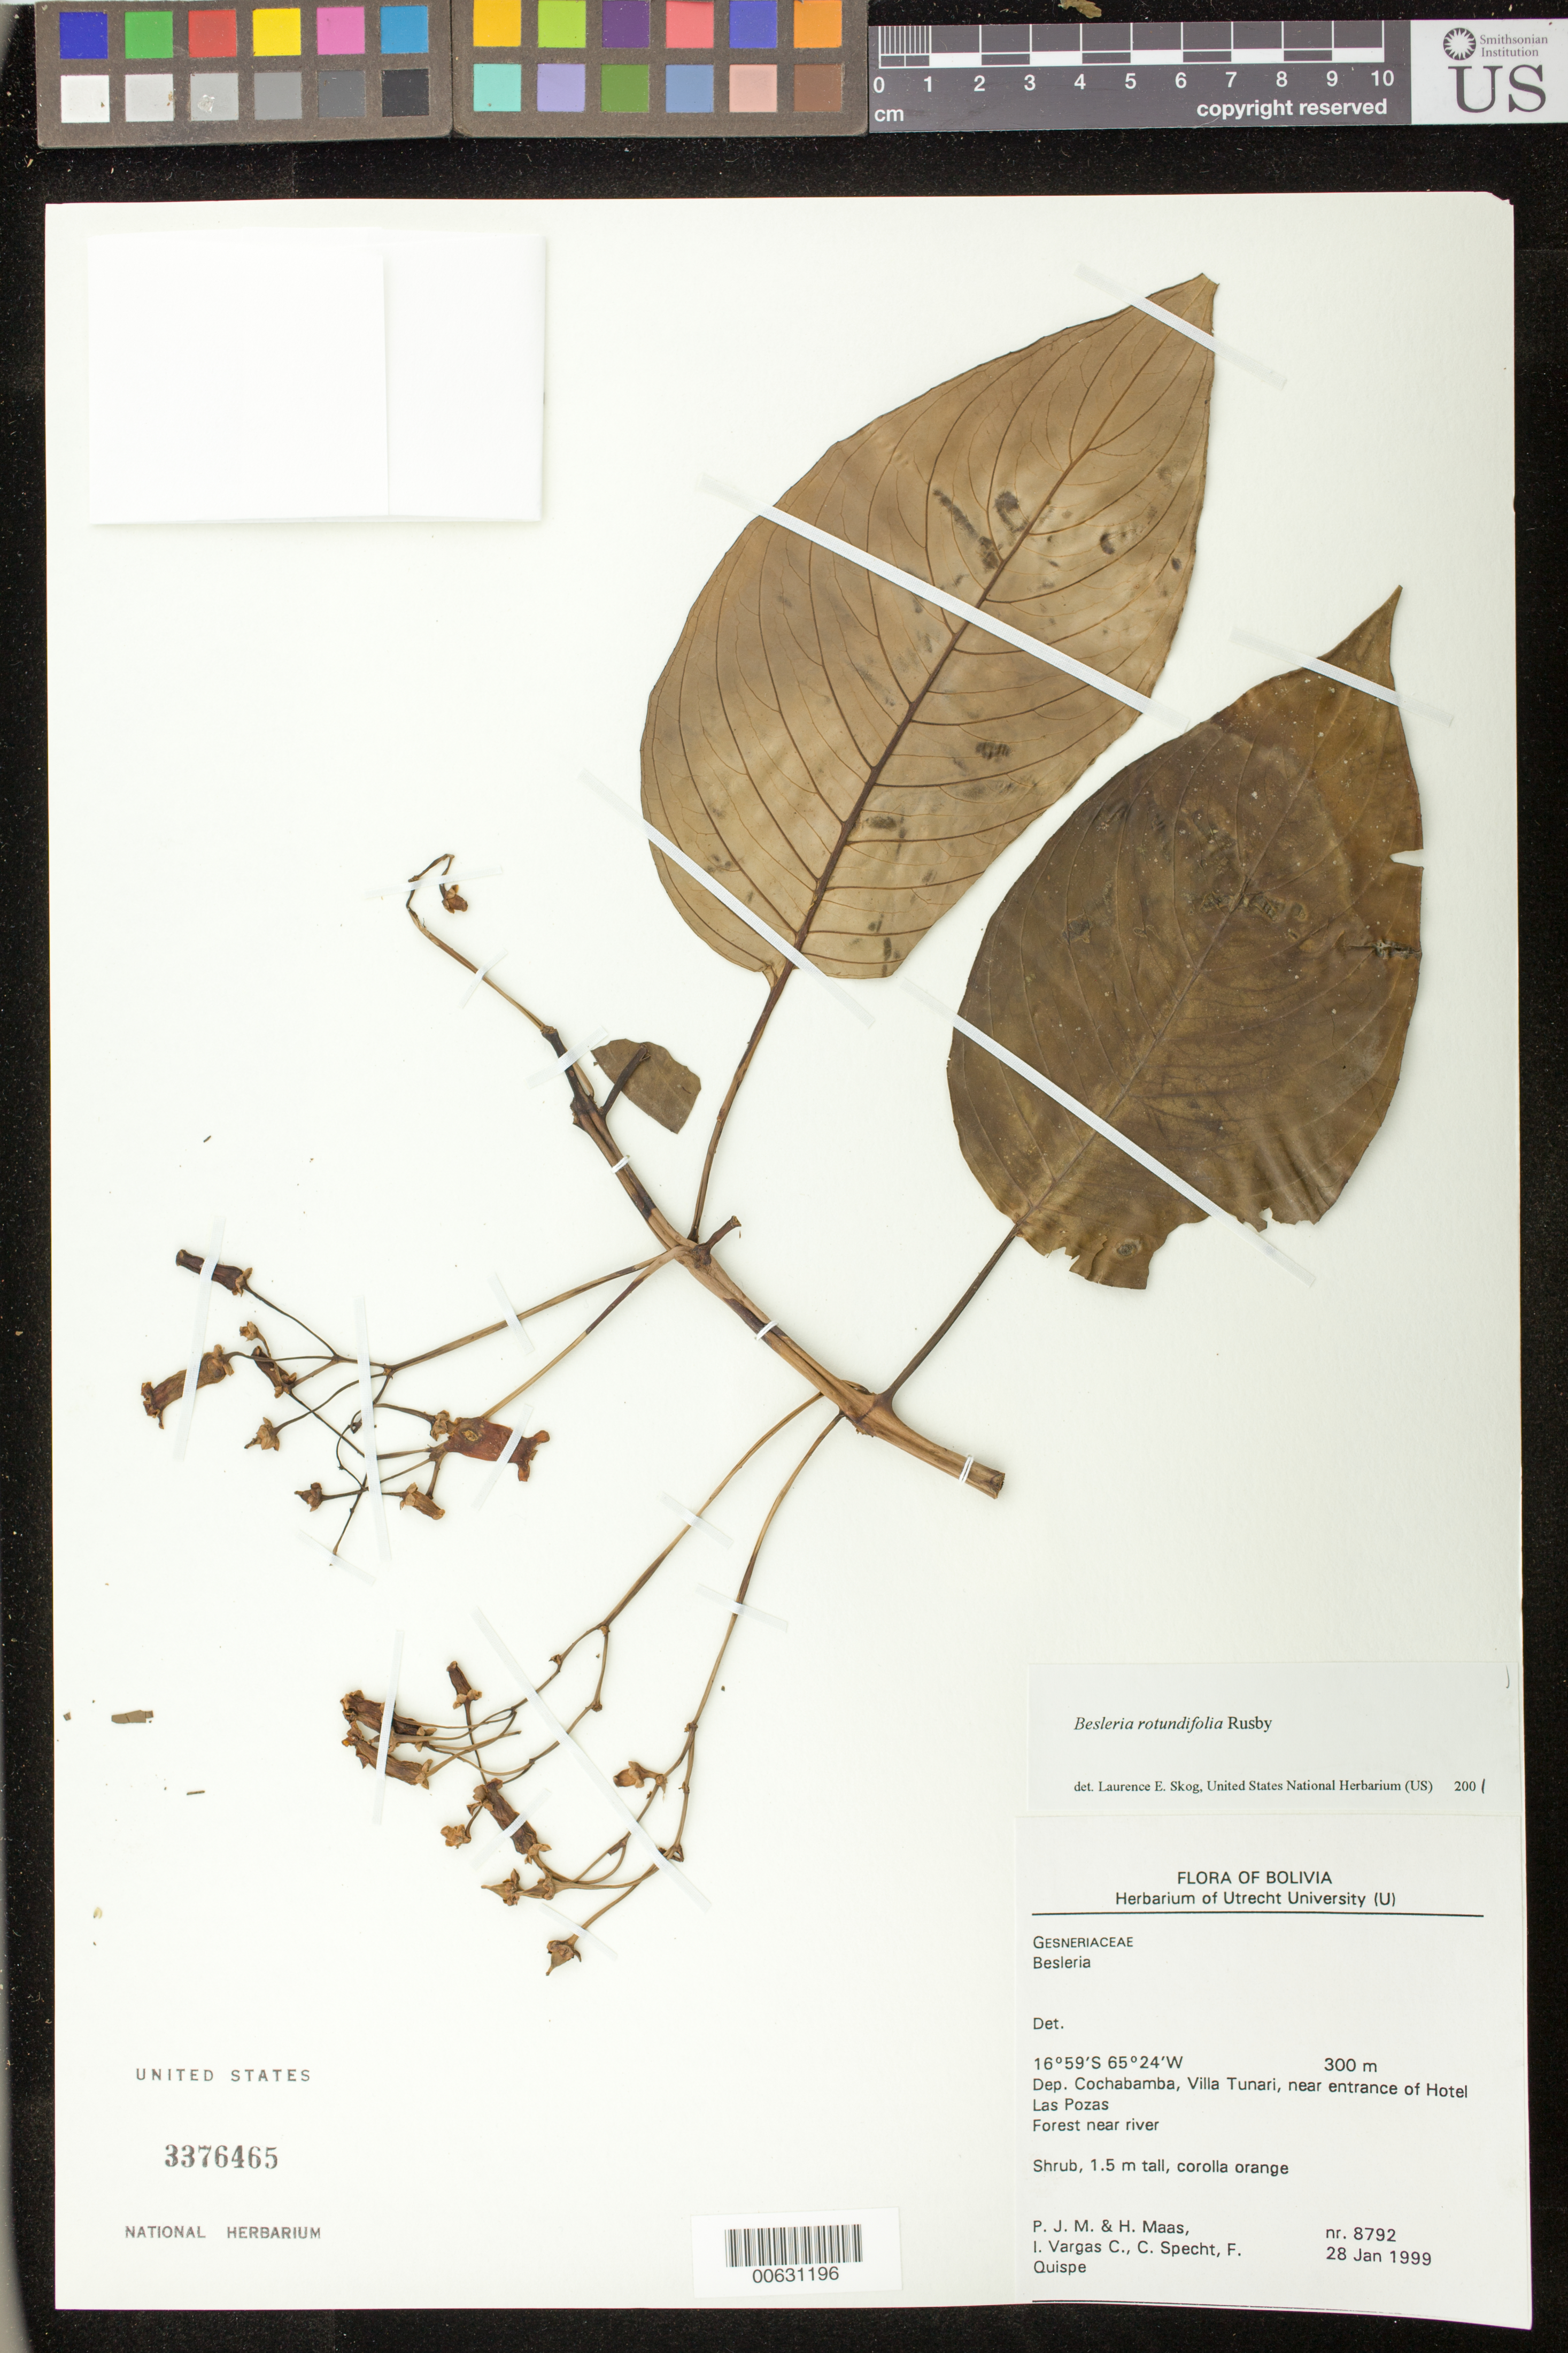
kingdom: Plantae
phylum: Tracheophyta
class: Magnoliopsida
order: Lamiales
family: Gesneriaceae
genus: Besleria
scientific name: Besleria rotundifolia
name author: Rusby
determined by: Skog, Laurence E.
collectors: P. Maas, H. Maas, I. G. Vargas C., C. D. Specht & F. Quispe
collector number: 8792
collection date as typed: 28 Jan 1999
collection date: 1999-01-28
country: Bolivia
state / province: Cochabamba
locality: Villa Tunari, near entrance of Hotel Las Pozas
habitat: Forest near river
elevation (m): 300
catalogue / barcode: US 3376465